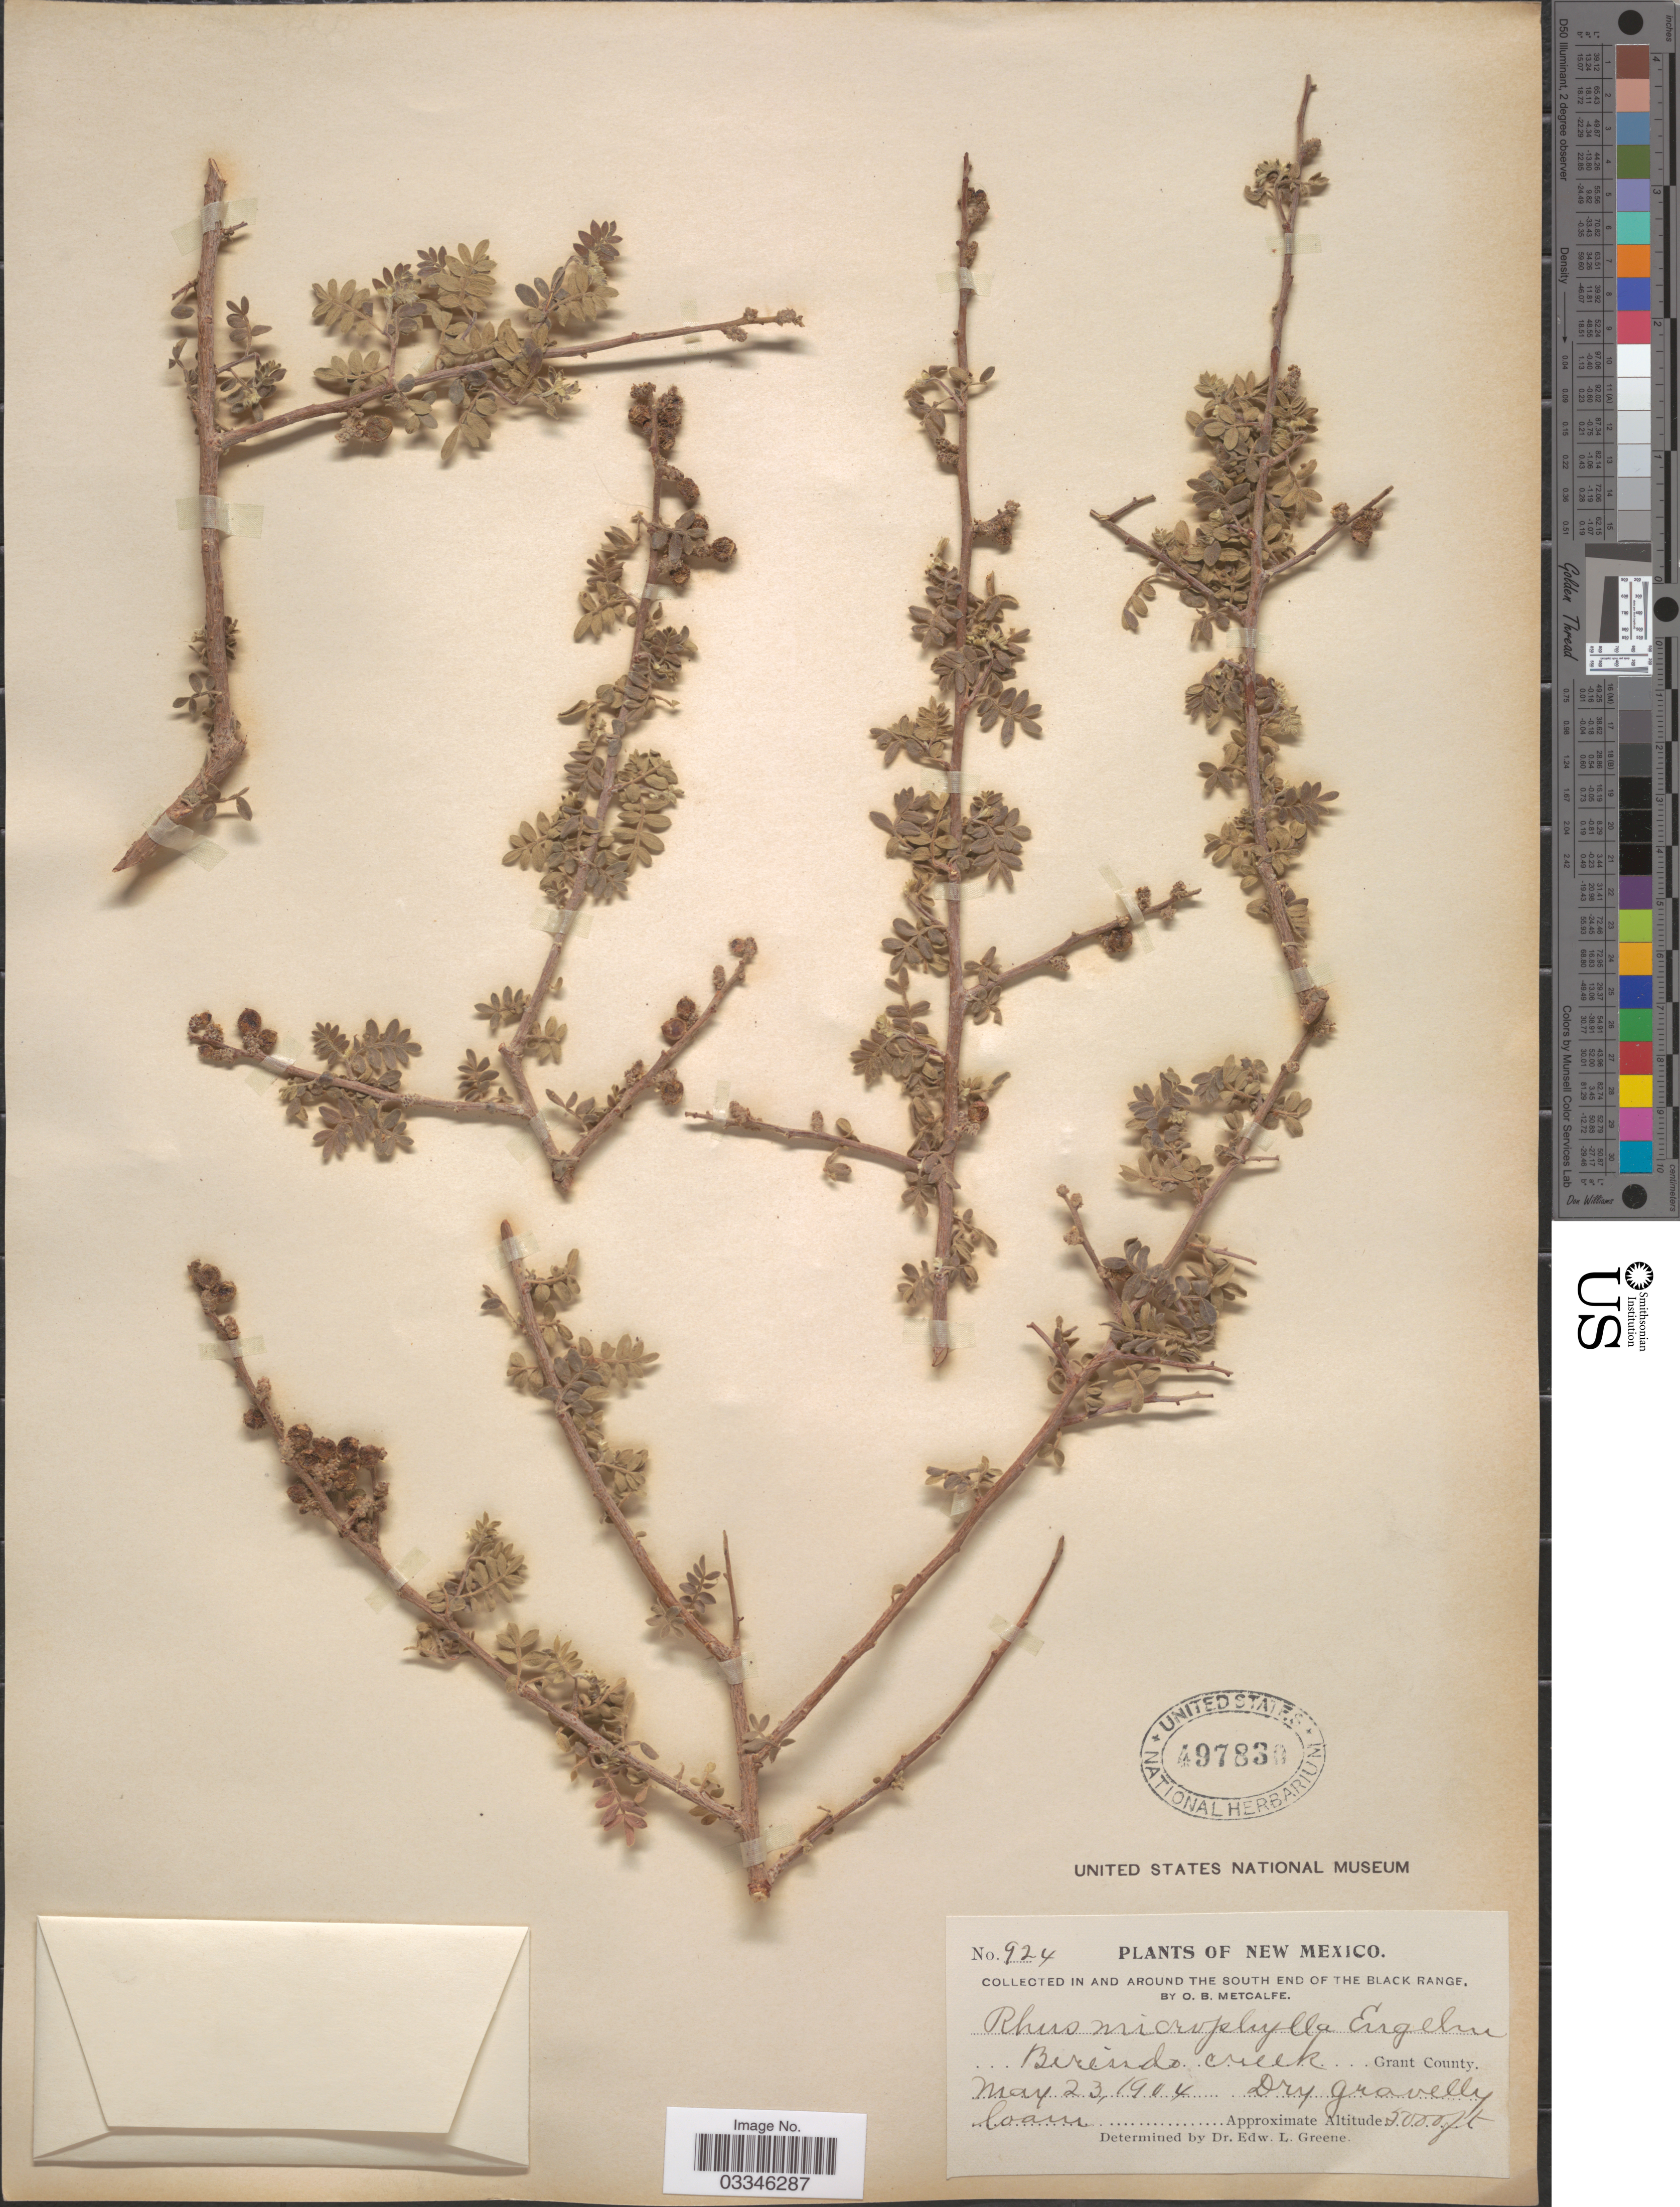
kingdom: Plantae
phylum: Tracheophyta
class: Magnoliopsida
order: Sapindales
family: Anacardiaceae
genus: Rhus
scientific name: Rhus microphylla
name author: Engelm.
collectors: O. B. Metcalfe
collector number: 924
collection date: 1904-05-23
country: United States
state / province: New Mexico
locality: In and around the south end of the Black Range. Berendo creek. Grant County.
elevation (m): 1524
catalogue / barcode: US 497830